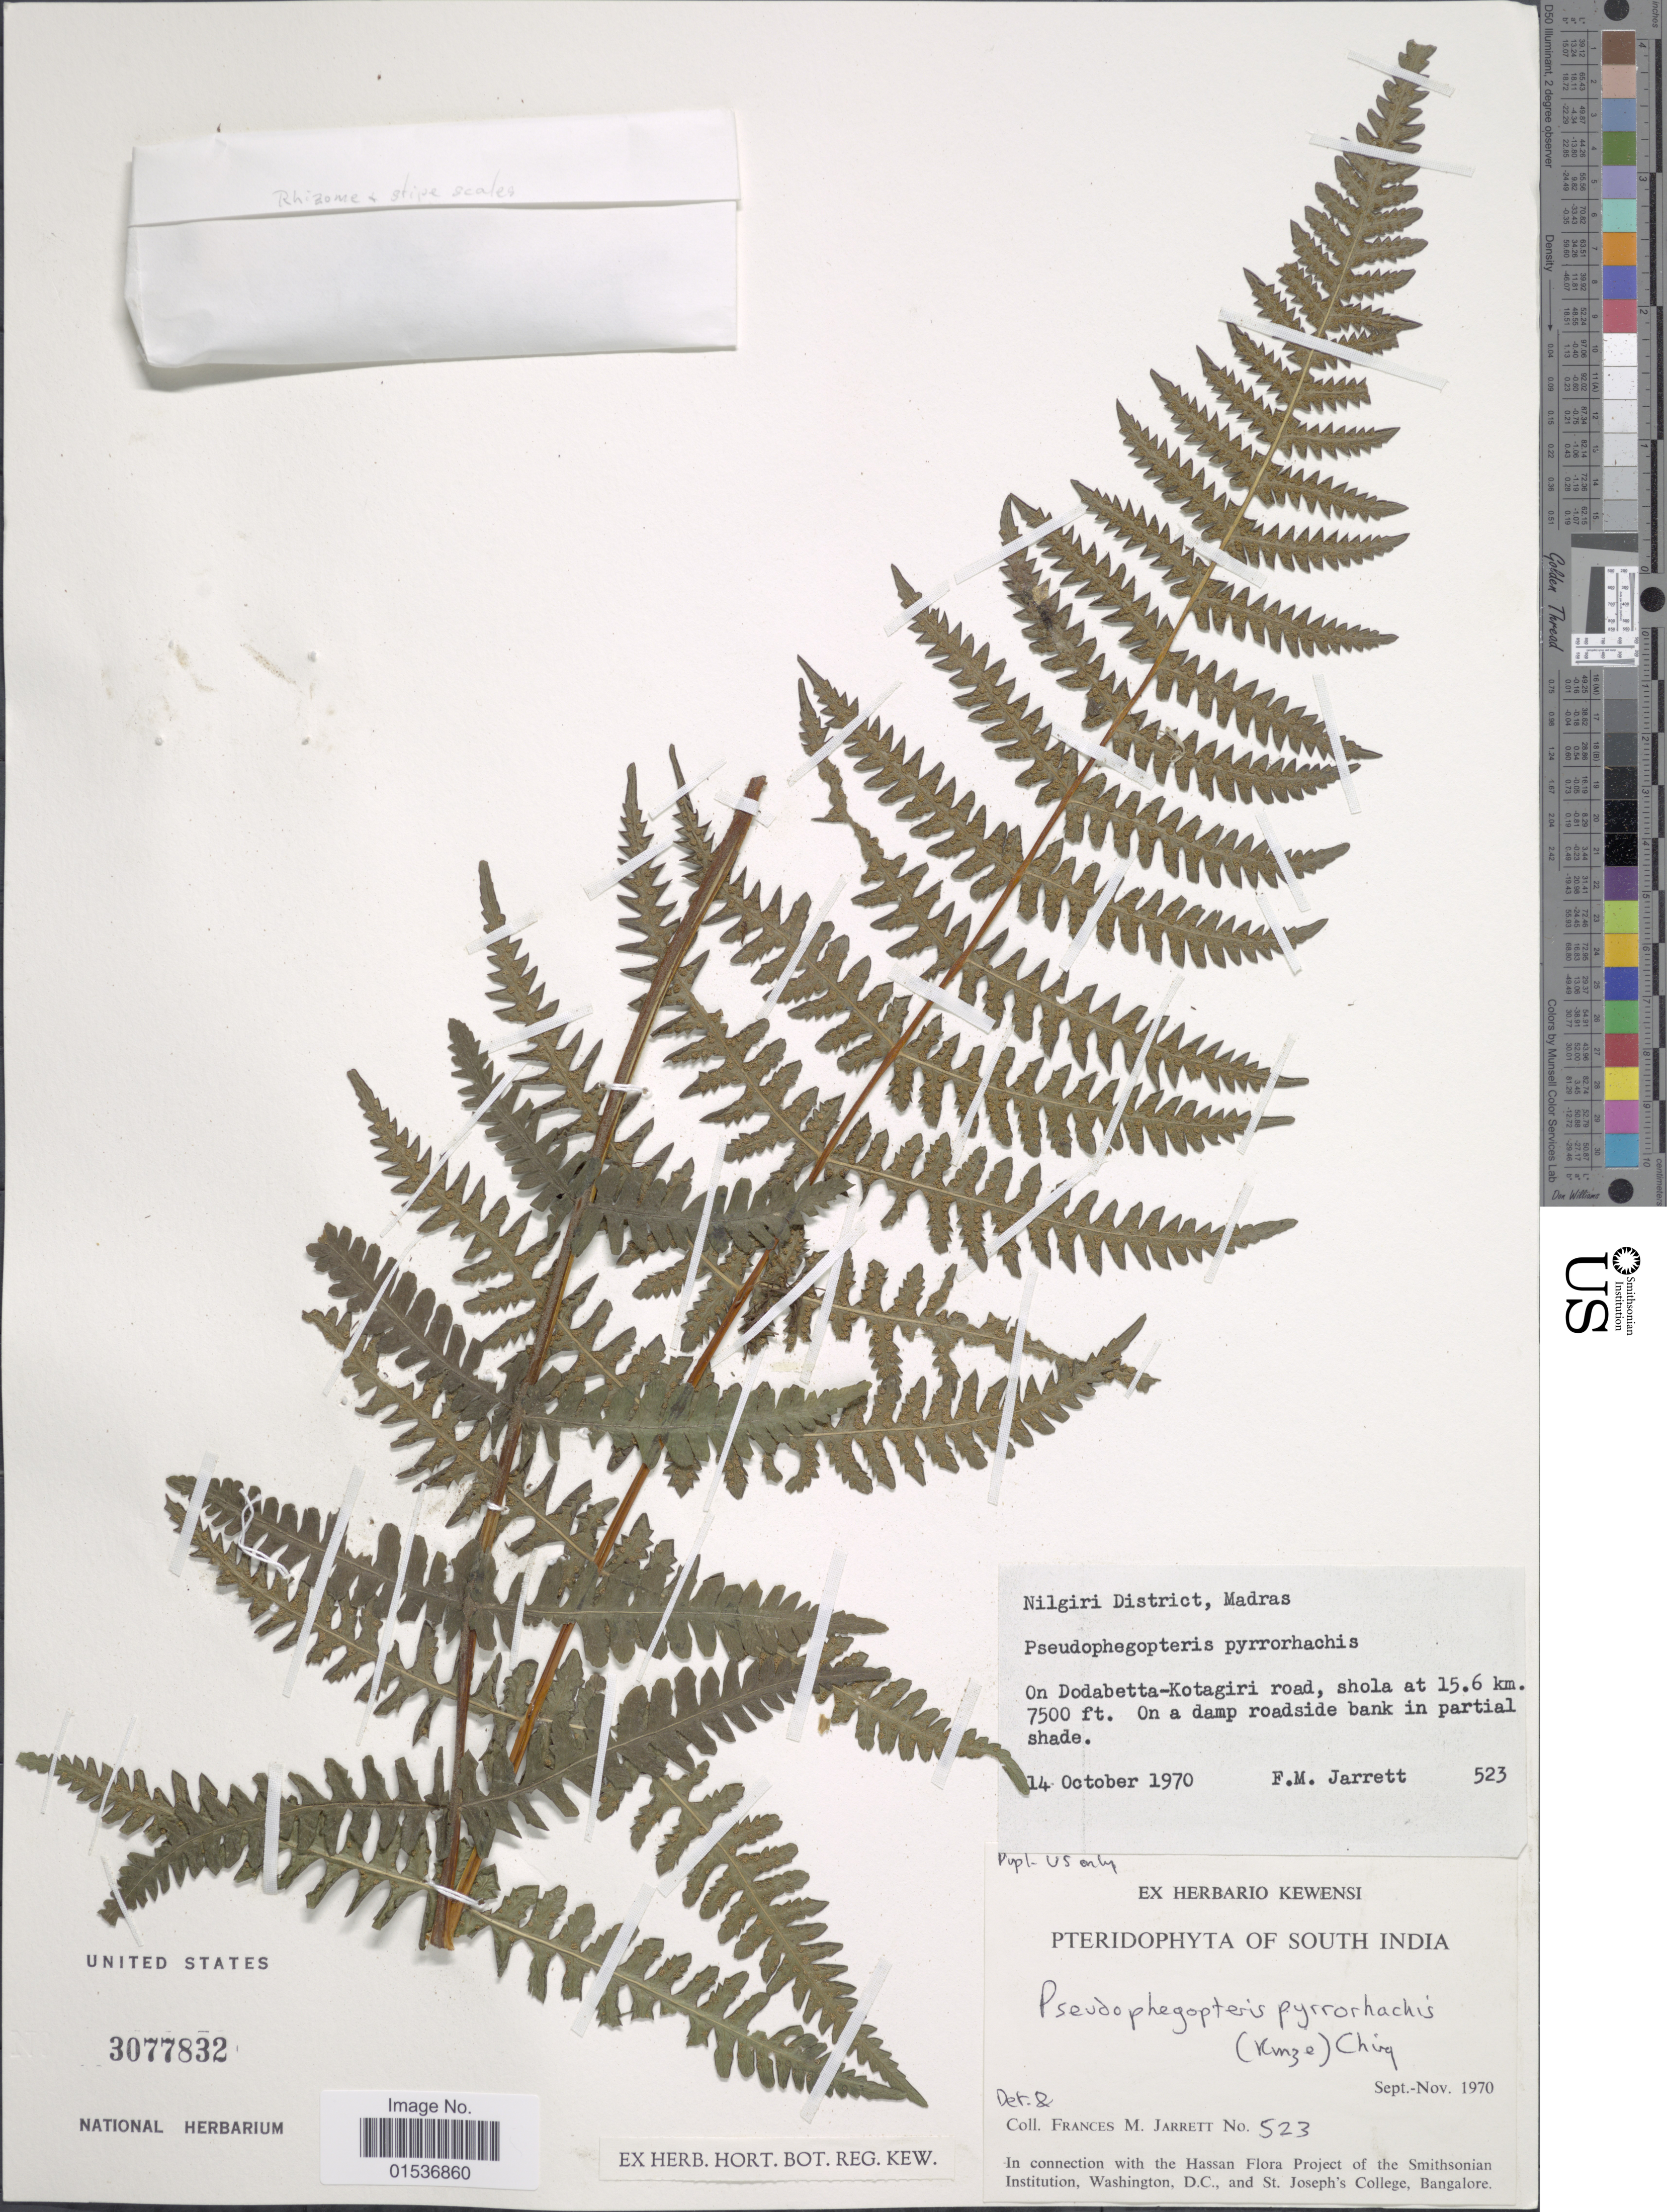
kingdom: Plantae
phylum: Tracheophyta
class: Polypodiopsida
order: Polypodiales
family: Thelypteridaceae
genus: Pseudophegopteris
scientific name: Pseudophegopteris pyrrhorachis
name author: (Kunze) Ching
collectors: F. M. Jarrett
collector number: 523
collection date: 1970-10-14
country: India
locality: South India. Nilgiri District, Madras, On Dodabetta-Kotagiri road, shola at 15.6 km.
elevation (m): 2286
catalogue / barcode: US 3077832